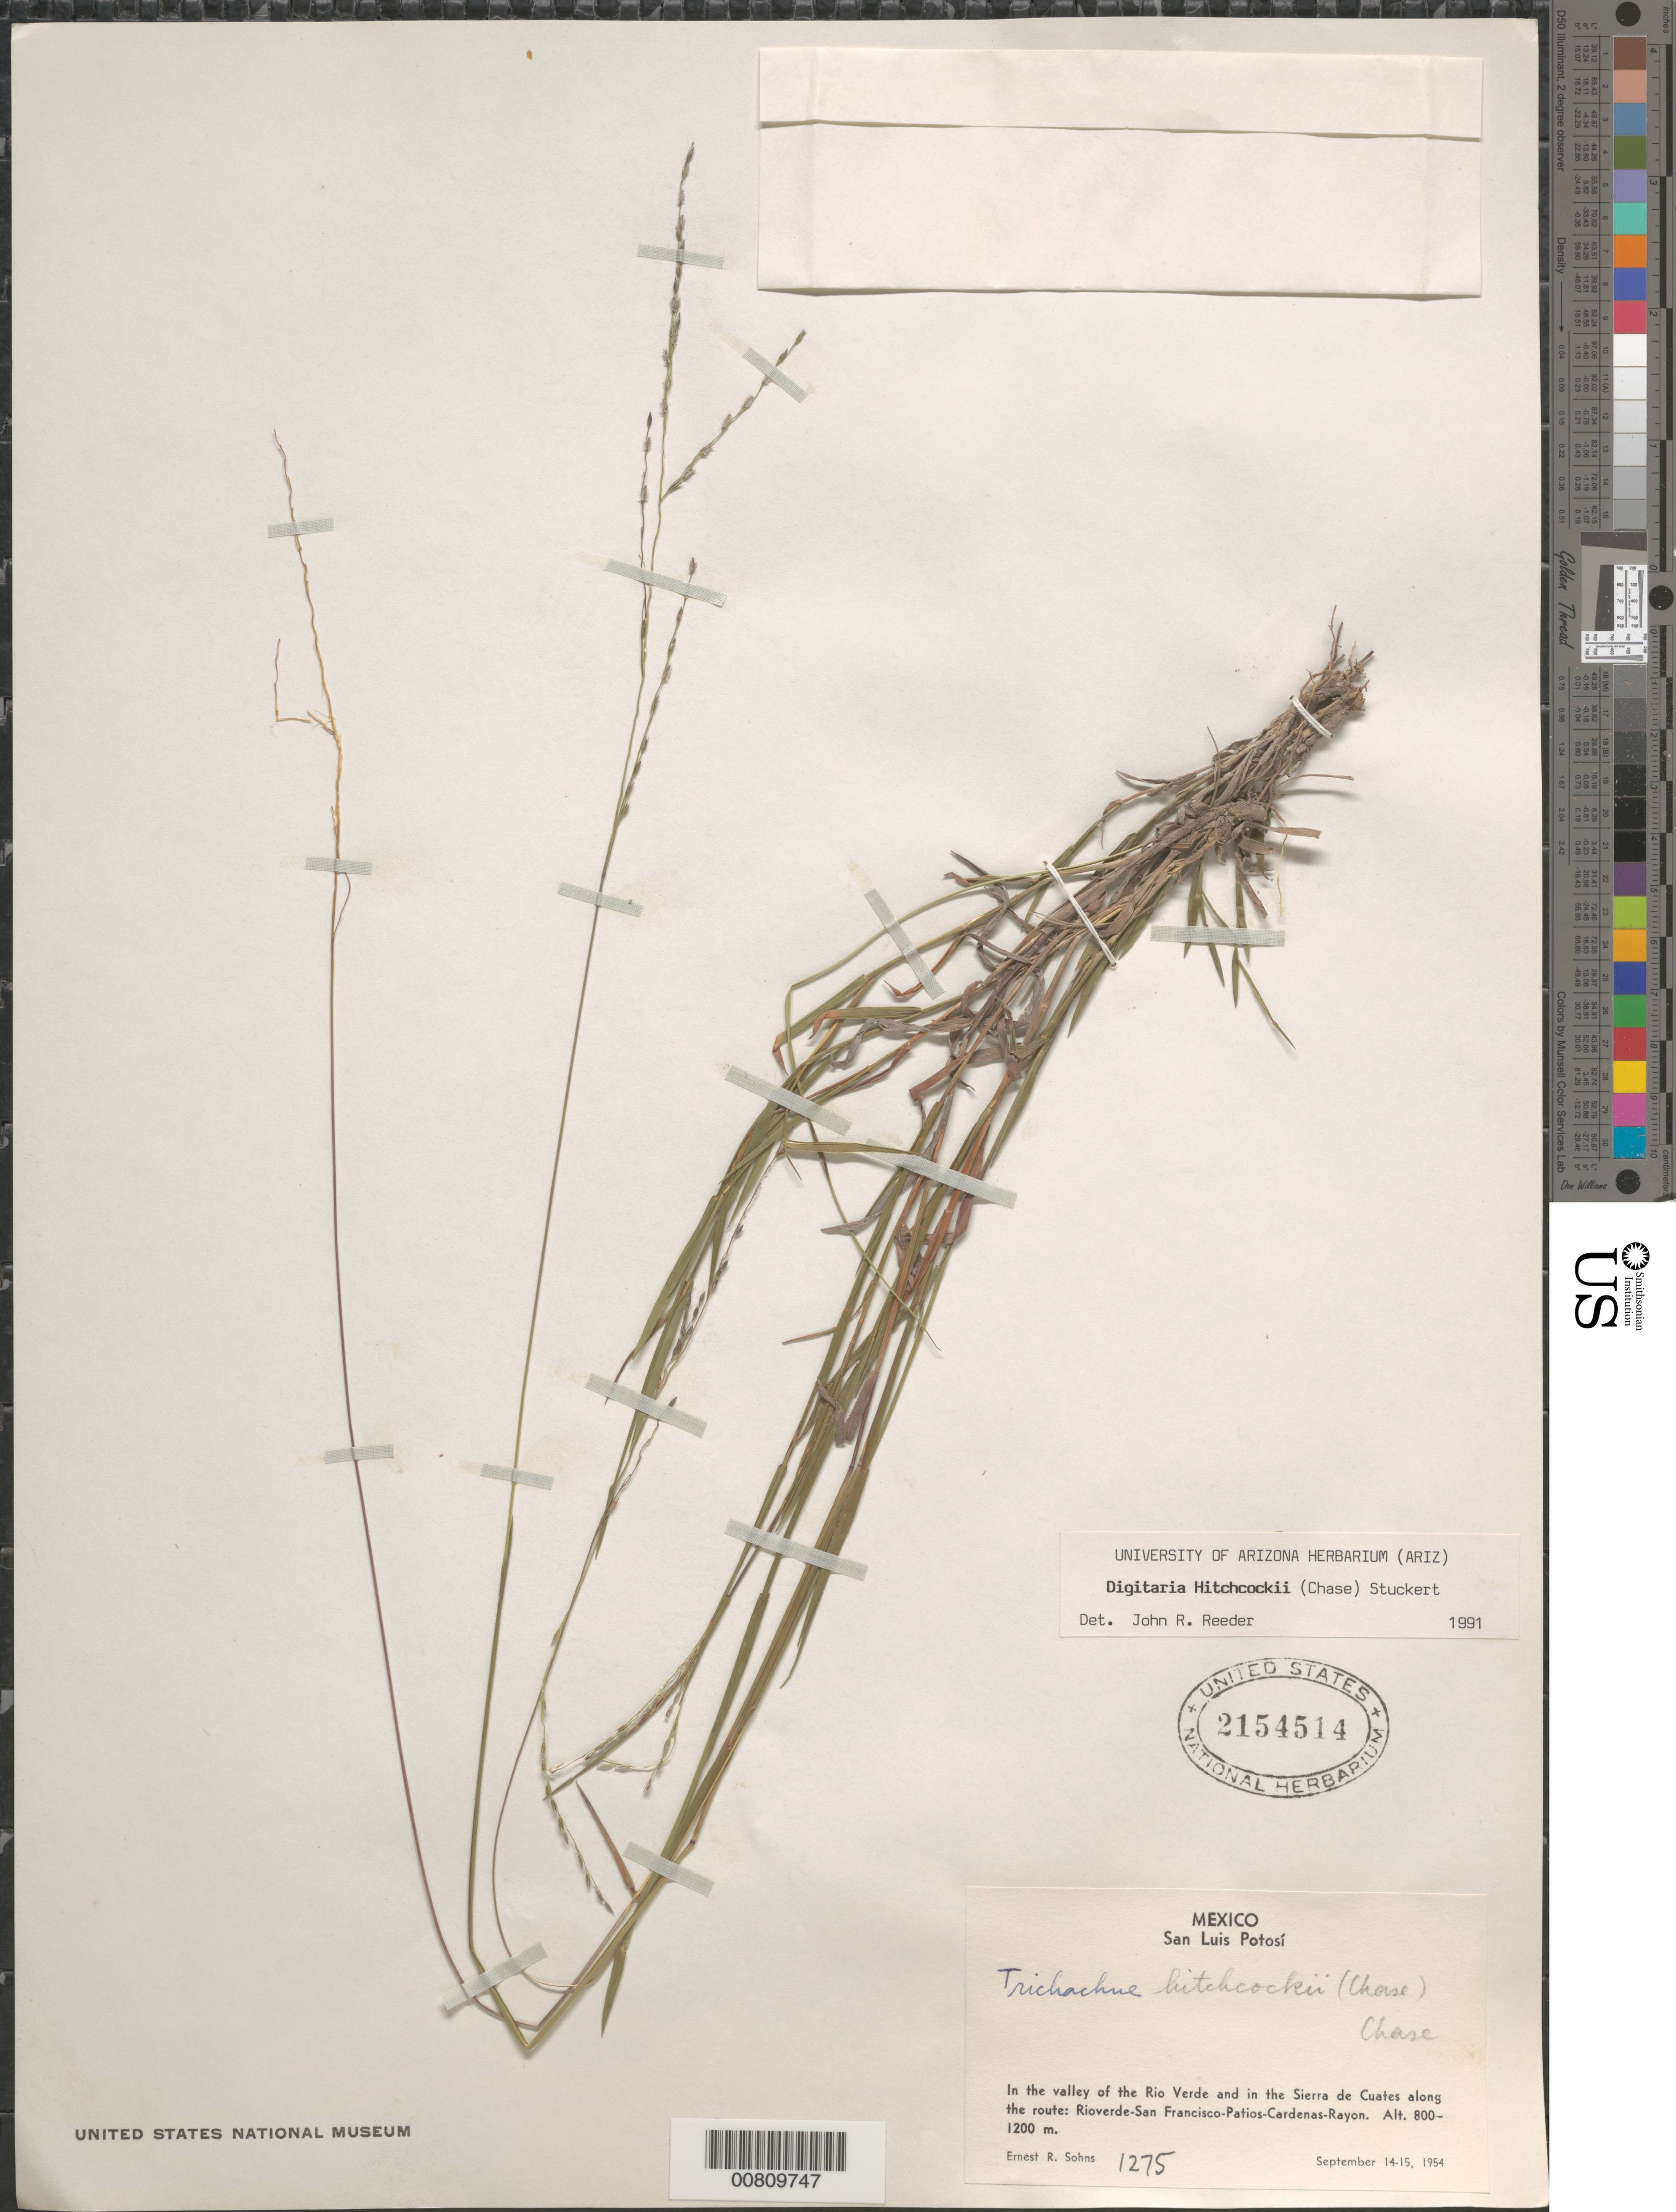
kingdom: Plantae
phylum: Tracheophyta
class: Liliopsida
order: Poales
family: Poaceae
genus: Digitaria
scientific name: Digitaria similis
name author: Beetle ex Gould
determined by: Reeder, J. R., (UNITED STATES)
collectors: E. R. Sohns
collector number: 1275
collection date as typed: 14 Sep 1954 to 15 Sep 1954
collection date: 1954-09-14/1954-09-15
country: Mexico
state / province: San Luis Potosi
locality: In the valley of the Rio Verde & in the Sierra de Cuates along the route: Rioverde-San Frencisco-Patios-Cardenas-Rayon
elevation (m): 800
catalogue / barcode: US 2154514